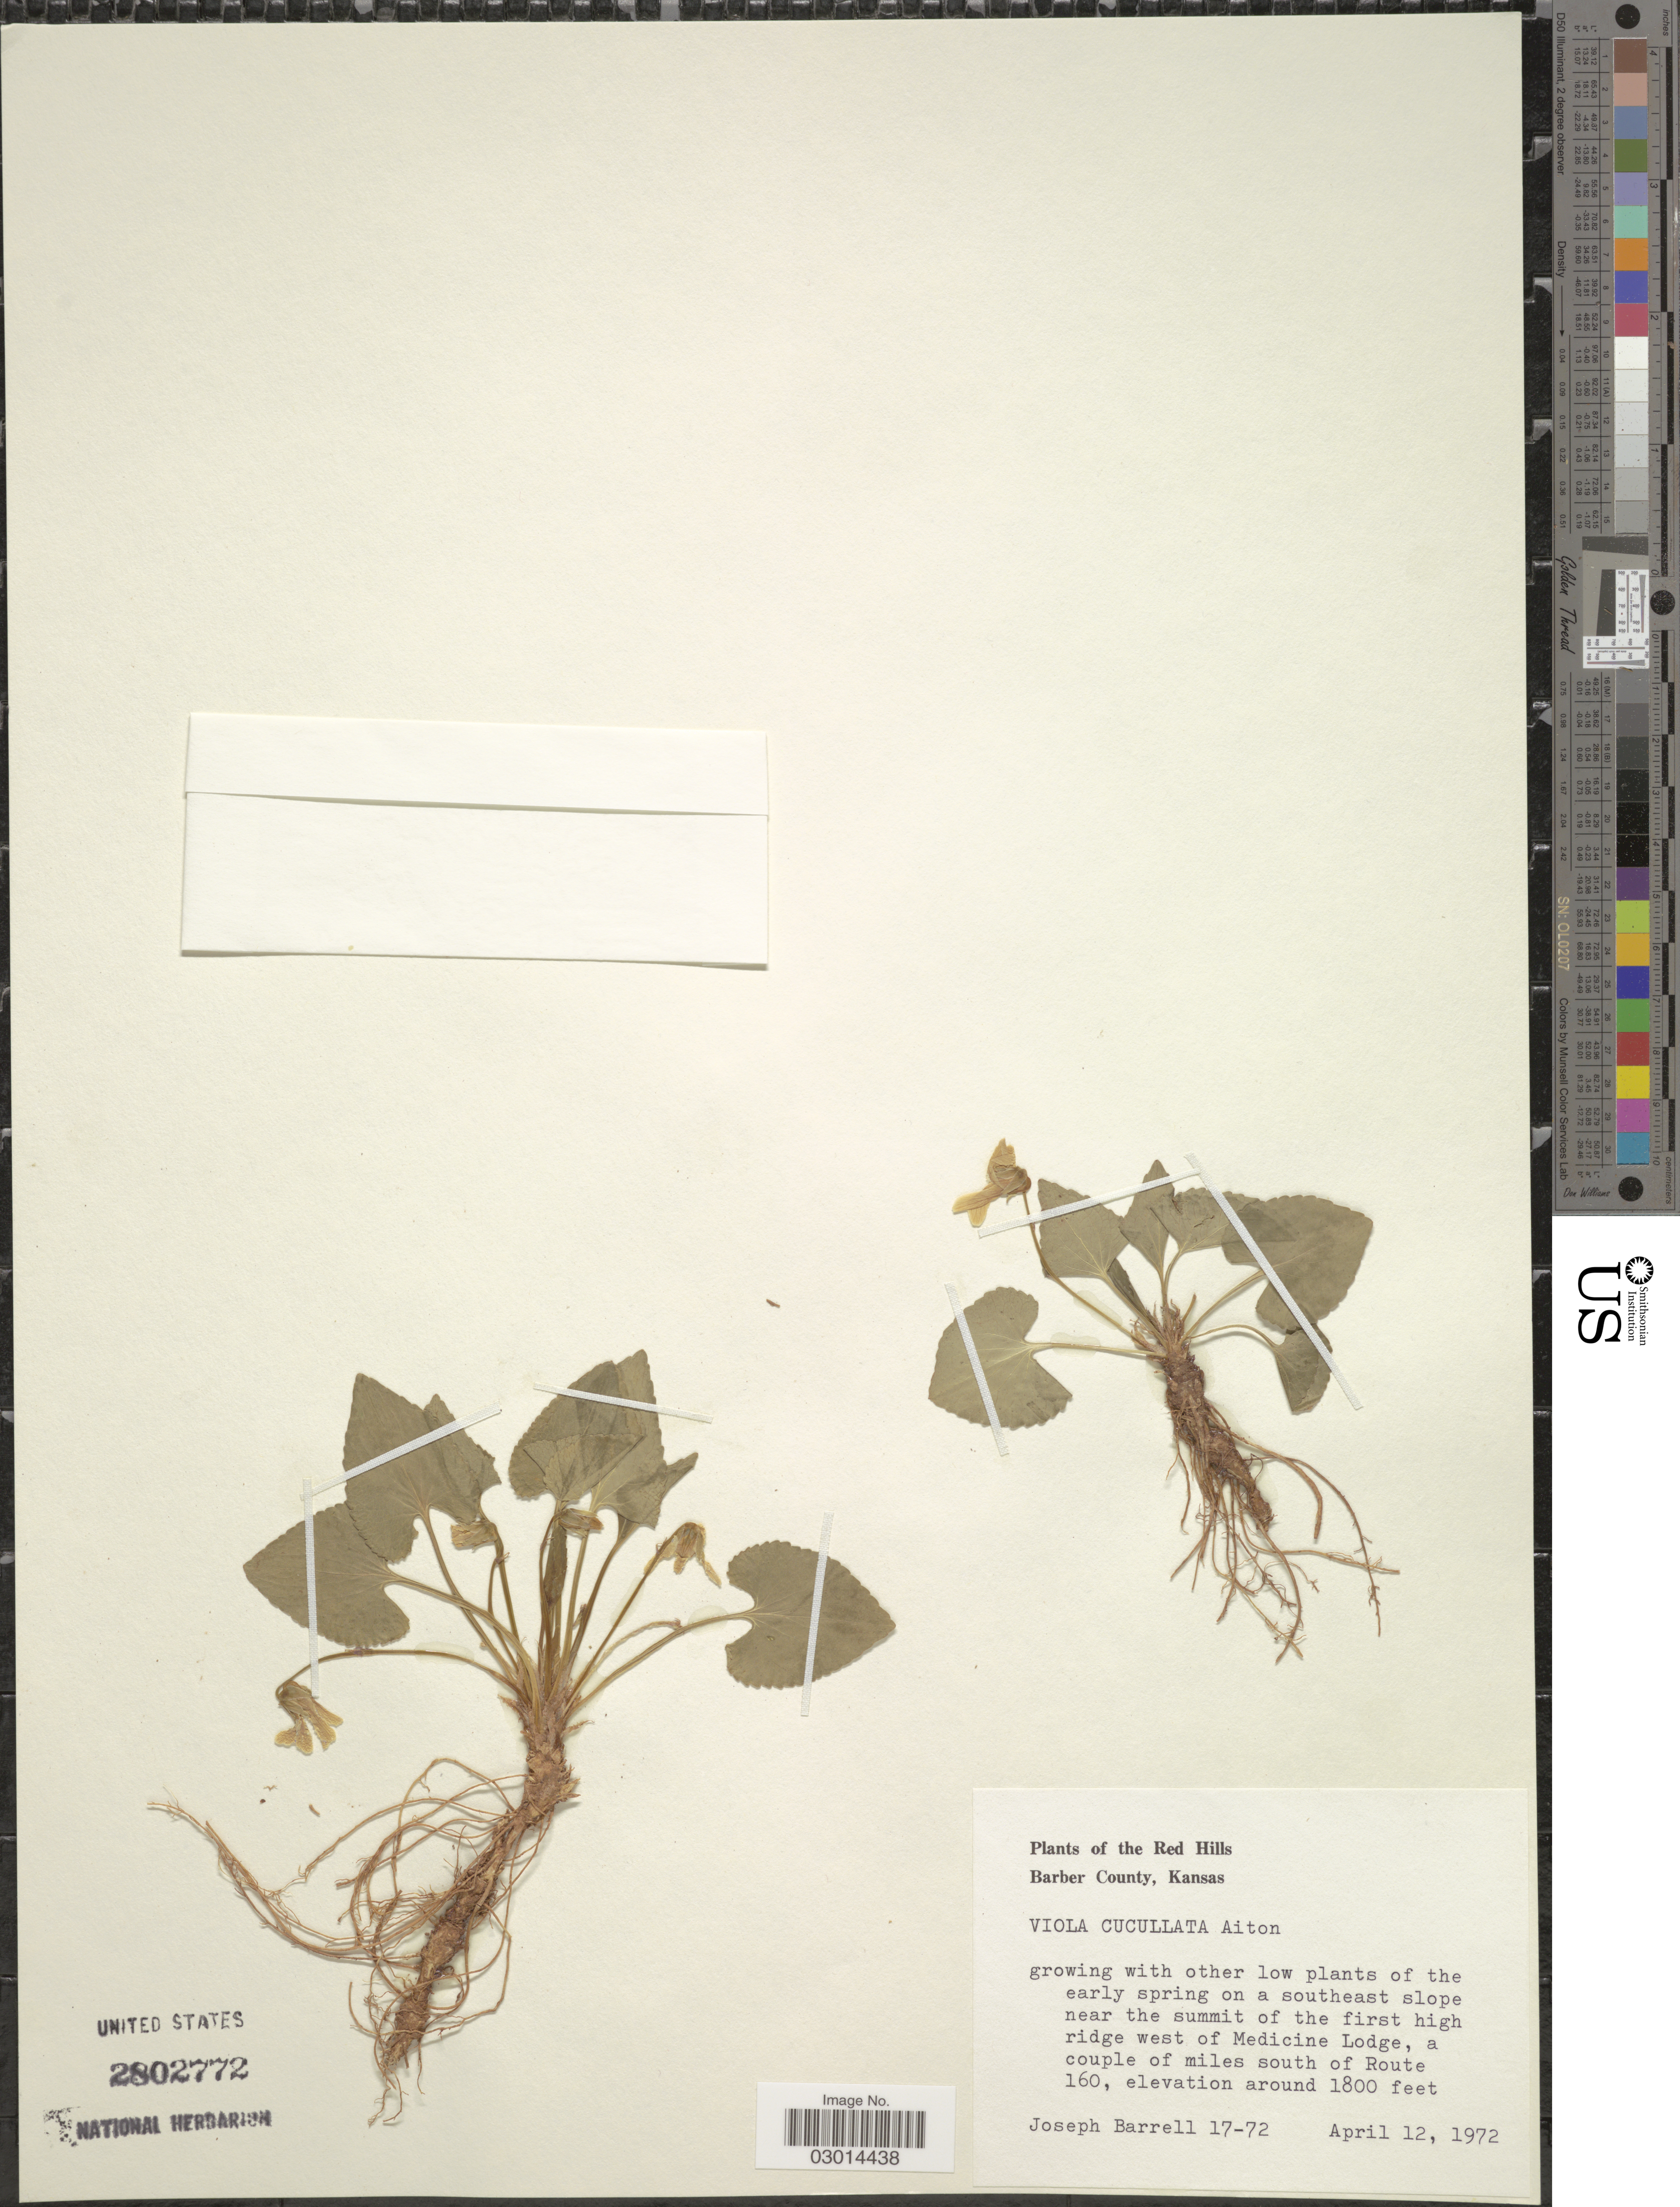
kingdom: Plantae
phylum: Tracheophyta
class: Magnoliopsida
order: Malpighiales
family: Violaceae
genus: Viola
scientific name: Viola cucullata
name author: Aiton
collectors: J. Barrell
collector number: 17-72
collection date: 1972-04-12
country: United States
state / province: Kansas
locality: The Red Hills, Barber County, growing with other low plants of the early spring on a southeast slope near the summit of the first high ridge west of Medicine Lodge, a couple of miles south of Route 160.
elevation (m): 549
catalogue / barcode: US 2802772